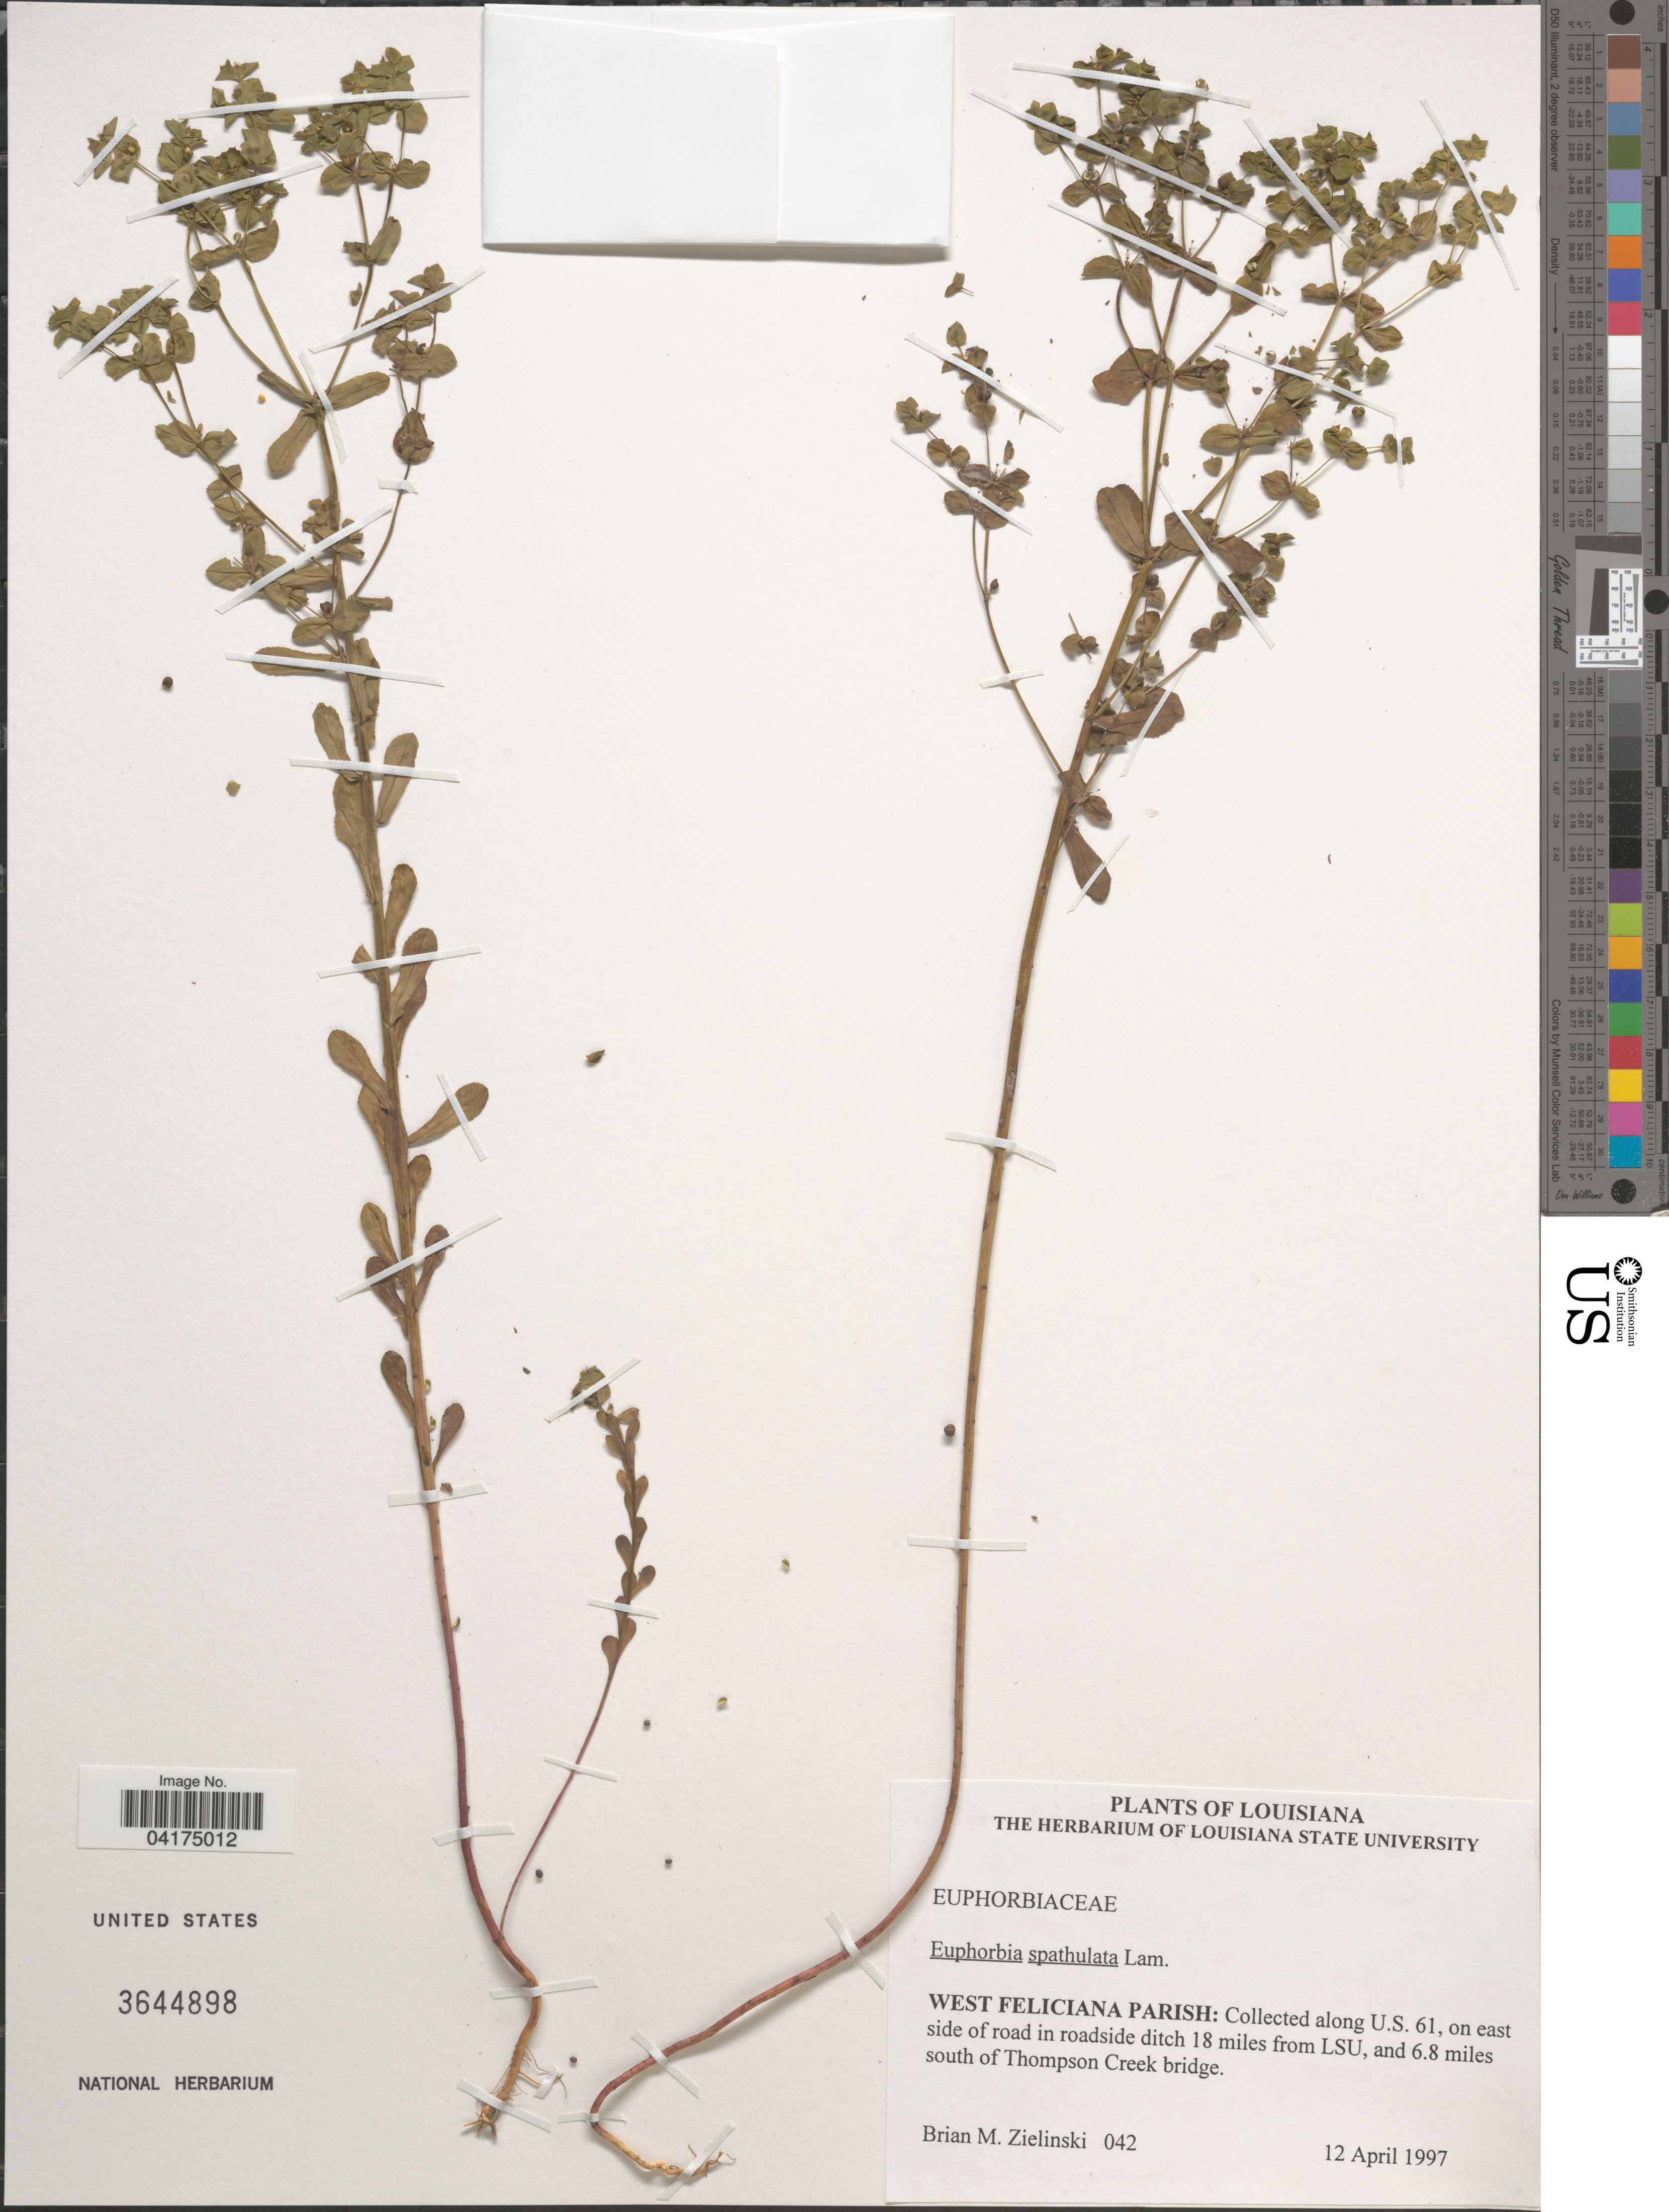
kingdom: Plantae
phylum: Tracheophyta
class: Magnoliopsida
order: Malpighiales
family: Euphorbiaceae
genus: Euphorbia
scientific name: Euphorbia spathulata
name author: Lam.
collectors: B. Zielinski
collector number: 042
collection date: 1997-04-12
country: United States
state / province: Louisiana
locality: West Feliciana Parish: Collected along U.S. 61, on east side of road in roadside ditch 18 miles from LSU, and 6.8 miles south of Thompson Creek bridge.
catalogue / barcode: US 3644898